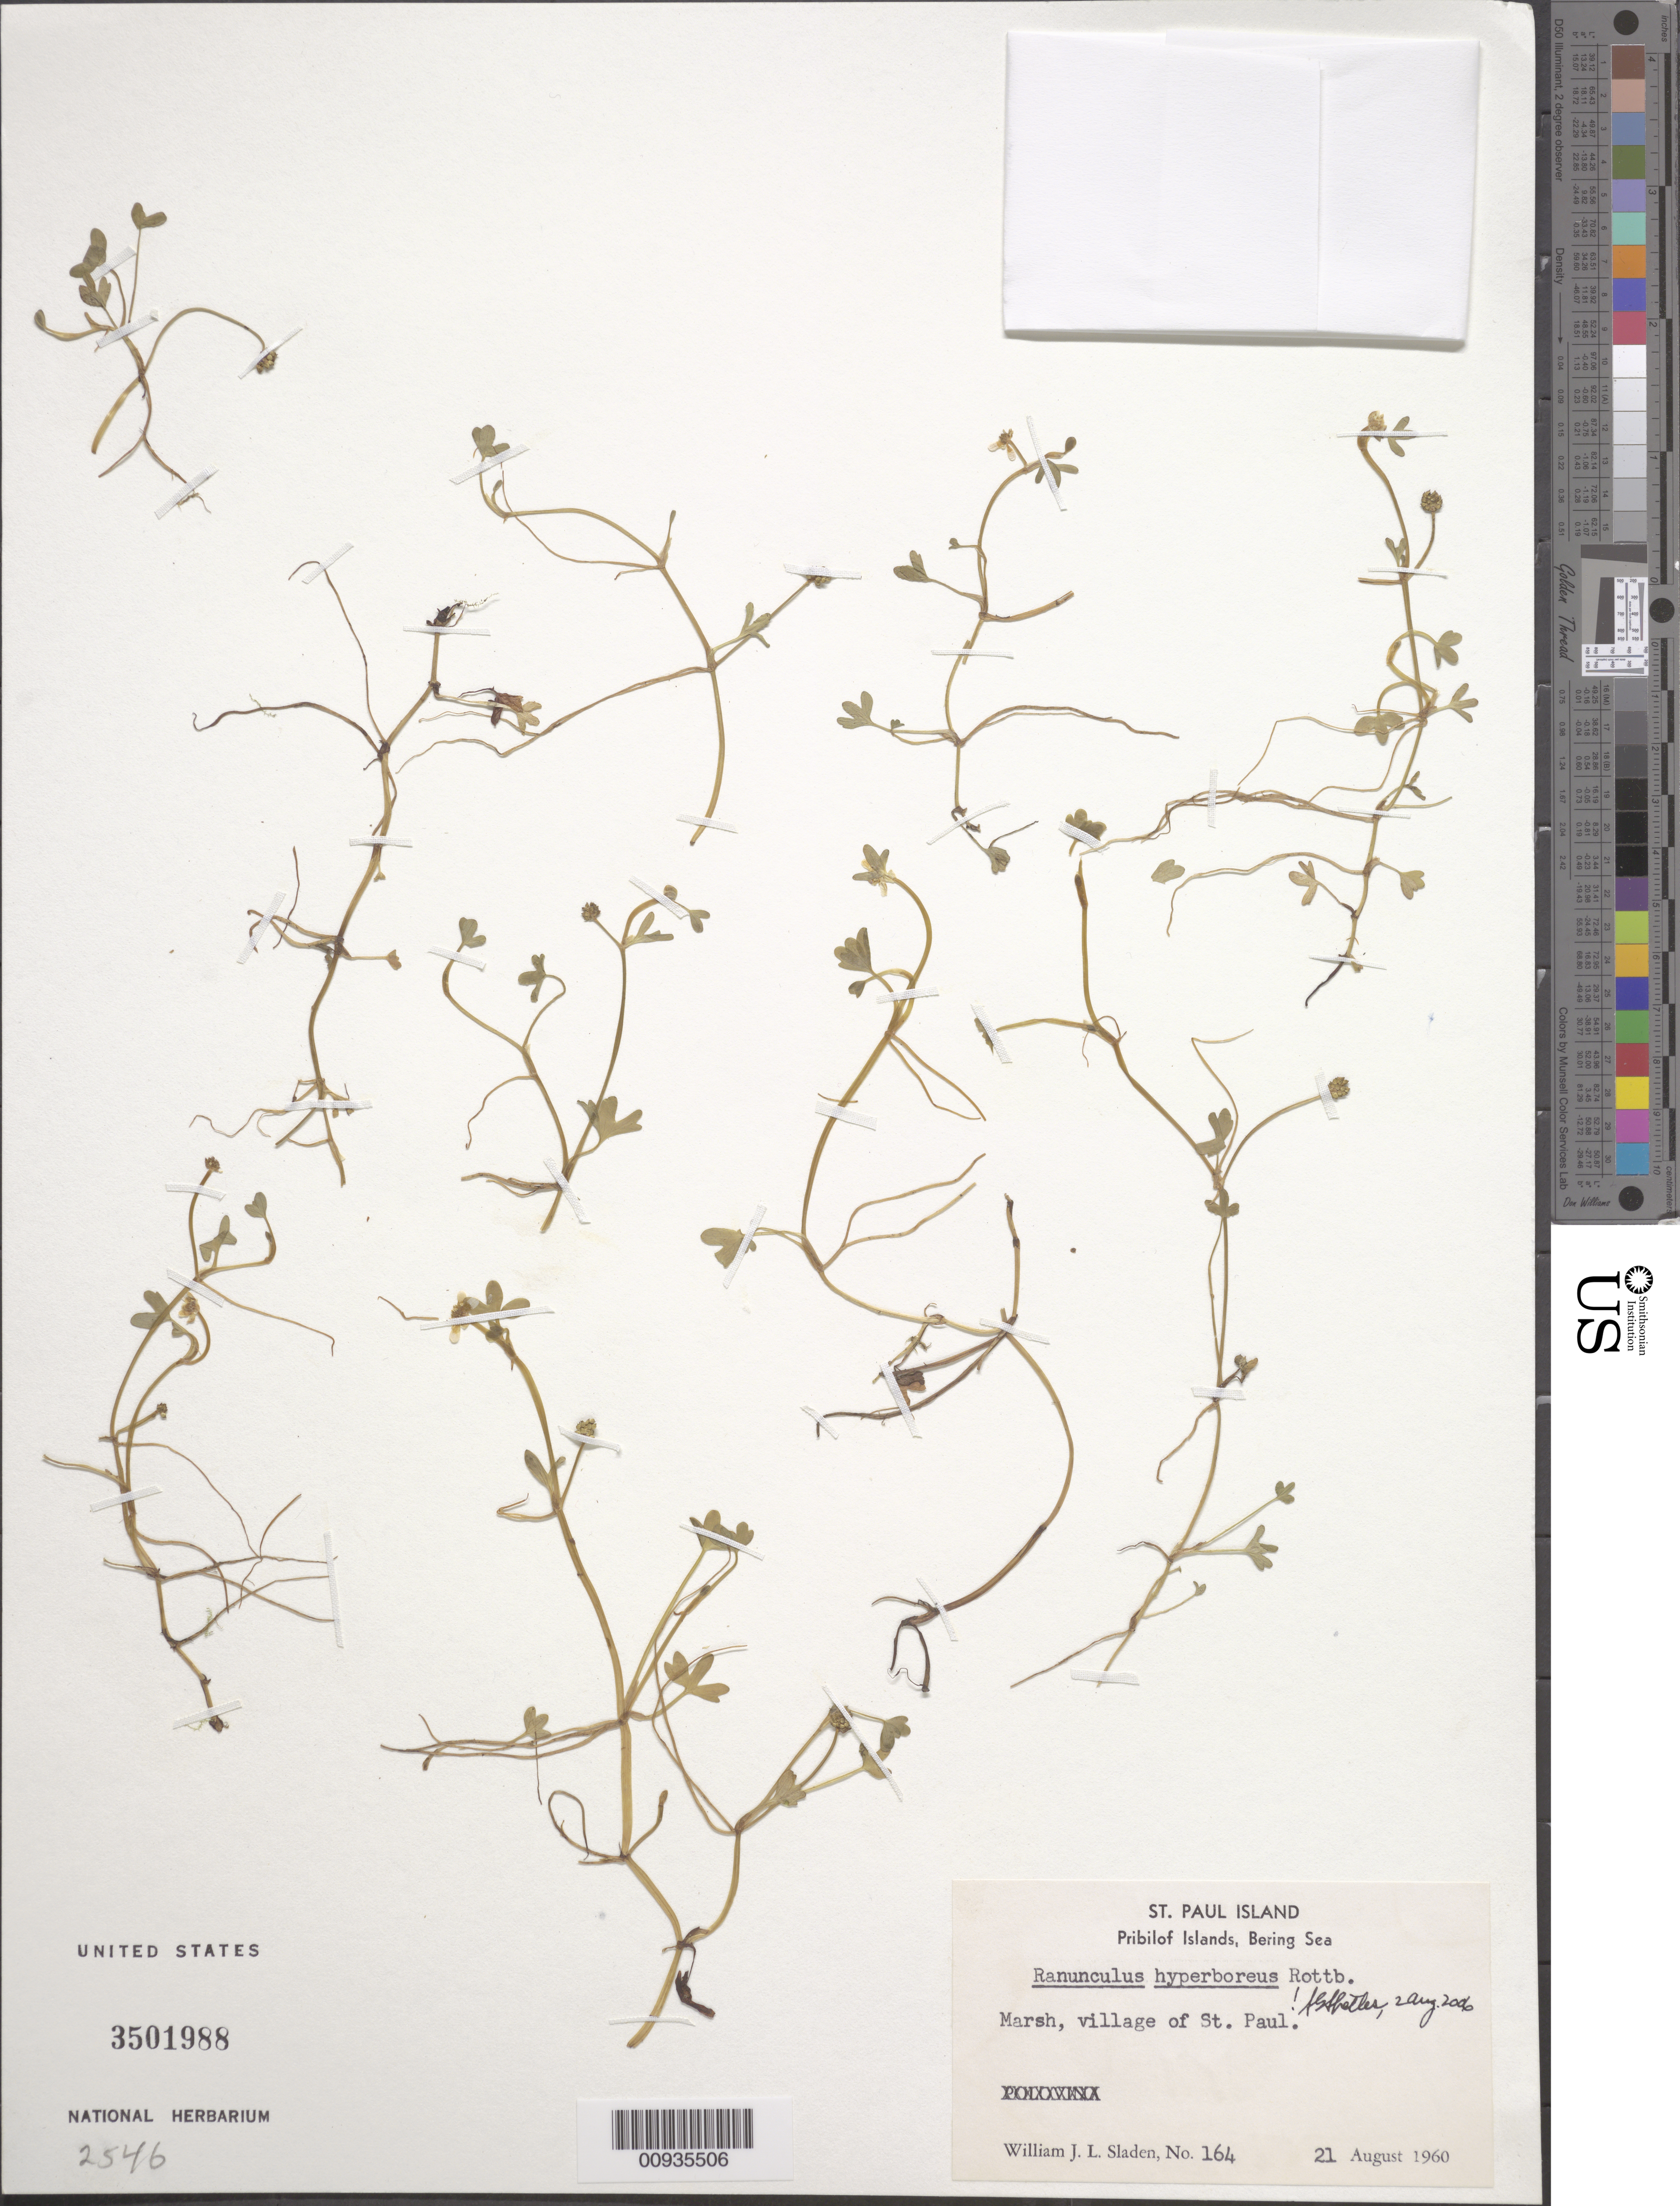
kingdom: Plantae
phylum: Tracheophyta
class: Magnoliopsida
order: Ranunculales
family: Ranunculaceae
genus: Ranunculus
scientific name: Ranunculus hyperboreus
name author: Rottb.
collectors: W. Sladen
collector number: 164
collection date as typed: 21 Aug 1960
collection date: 1960-08-21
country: United States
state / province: Alaska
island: St. Paul Island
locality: Village of St. Paul, Bering Sea, Pribilof Islands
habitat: Marsh.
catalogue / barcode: US 3501988